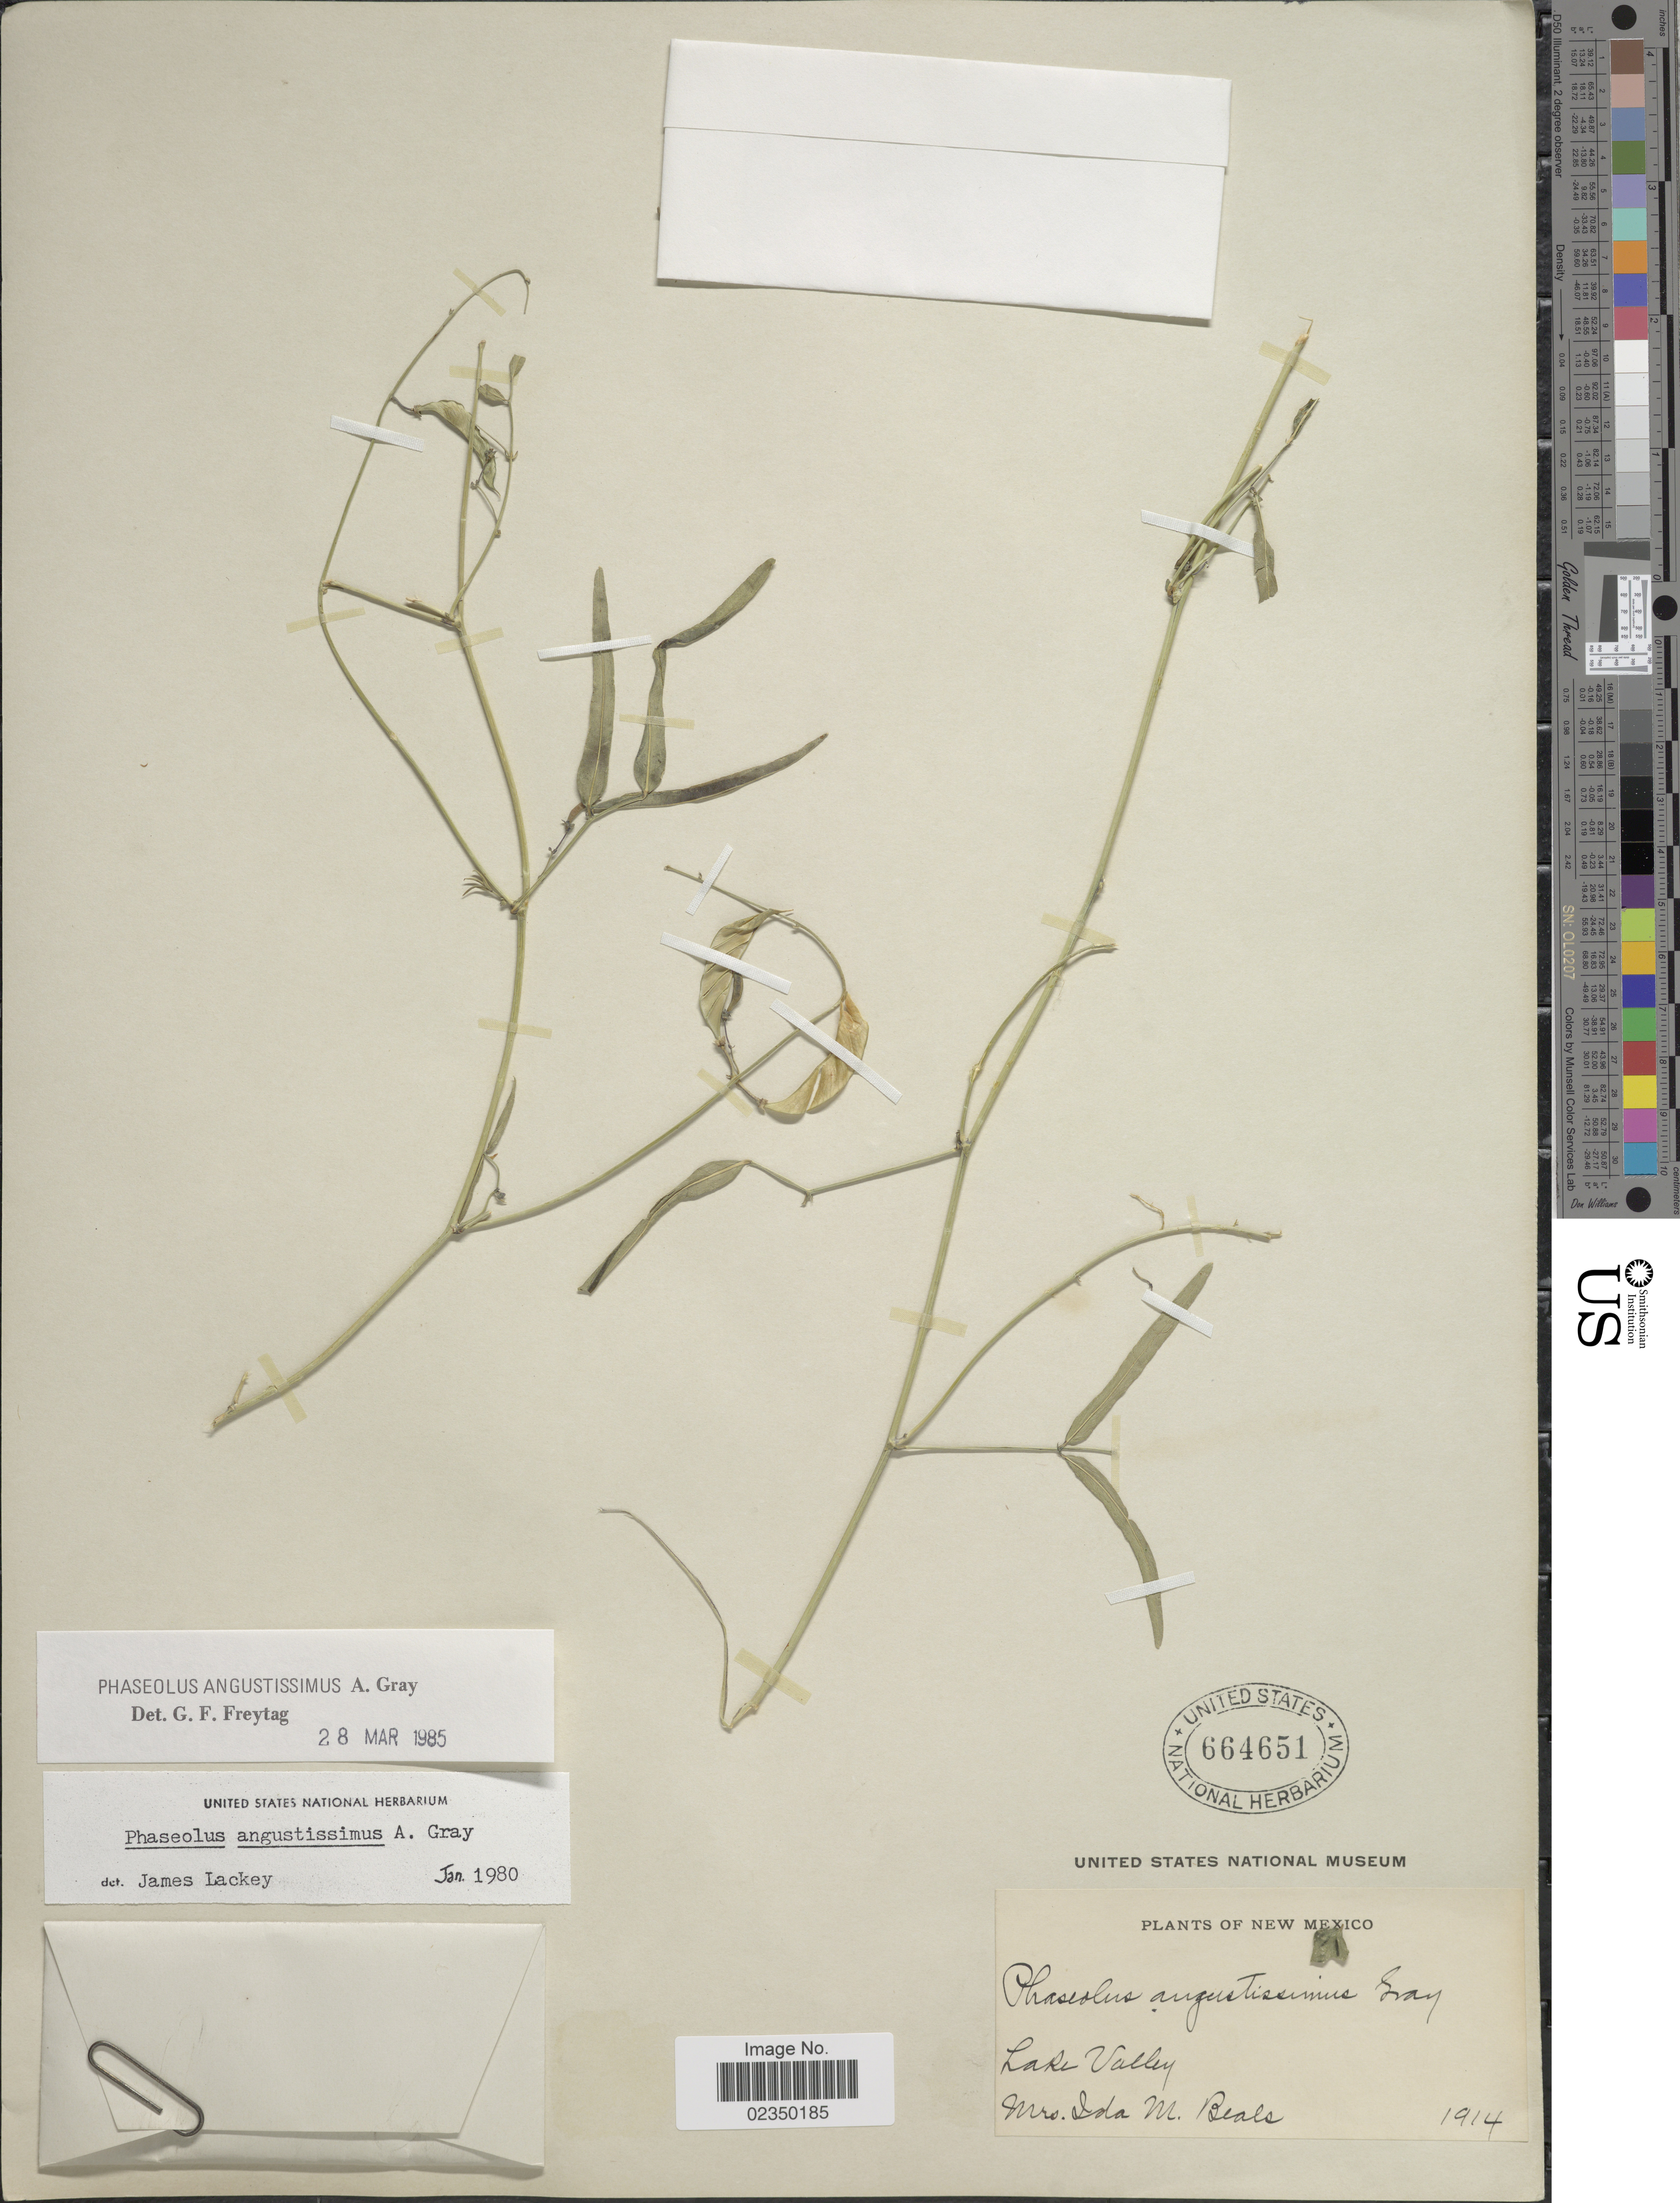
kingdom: Plantae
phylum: Tracheophyta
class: Magnoliopsida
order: Fabales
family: Fabaceae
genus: Phaseolus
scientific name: Phaseolus angustissimus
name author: A. Gray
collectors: I. M. Beals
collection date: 1914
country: United States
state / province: New Mexico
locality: Lake Valley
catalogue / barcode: US 664651